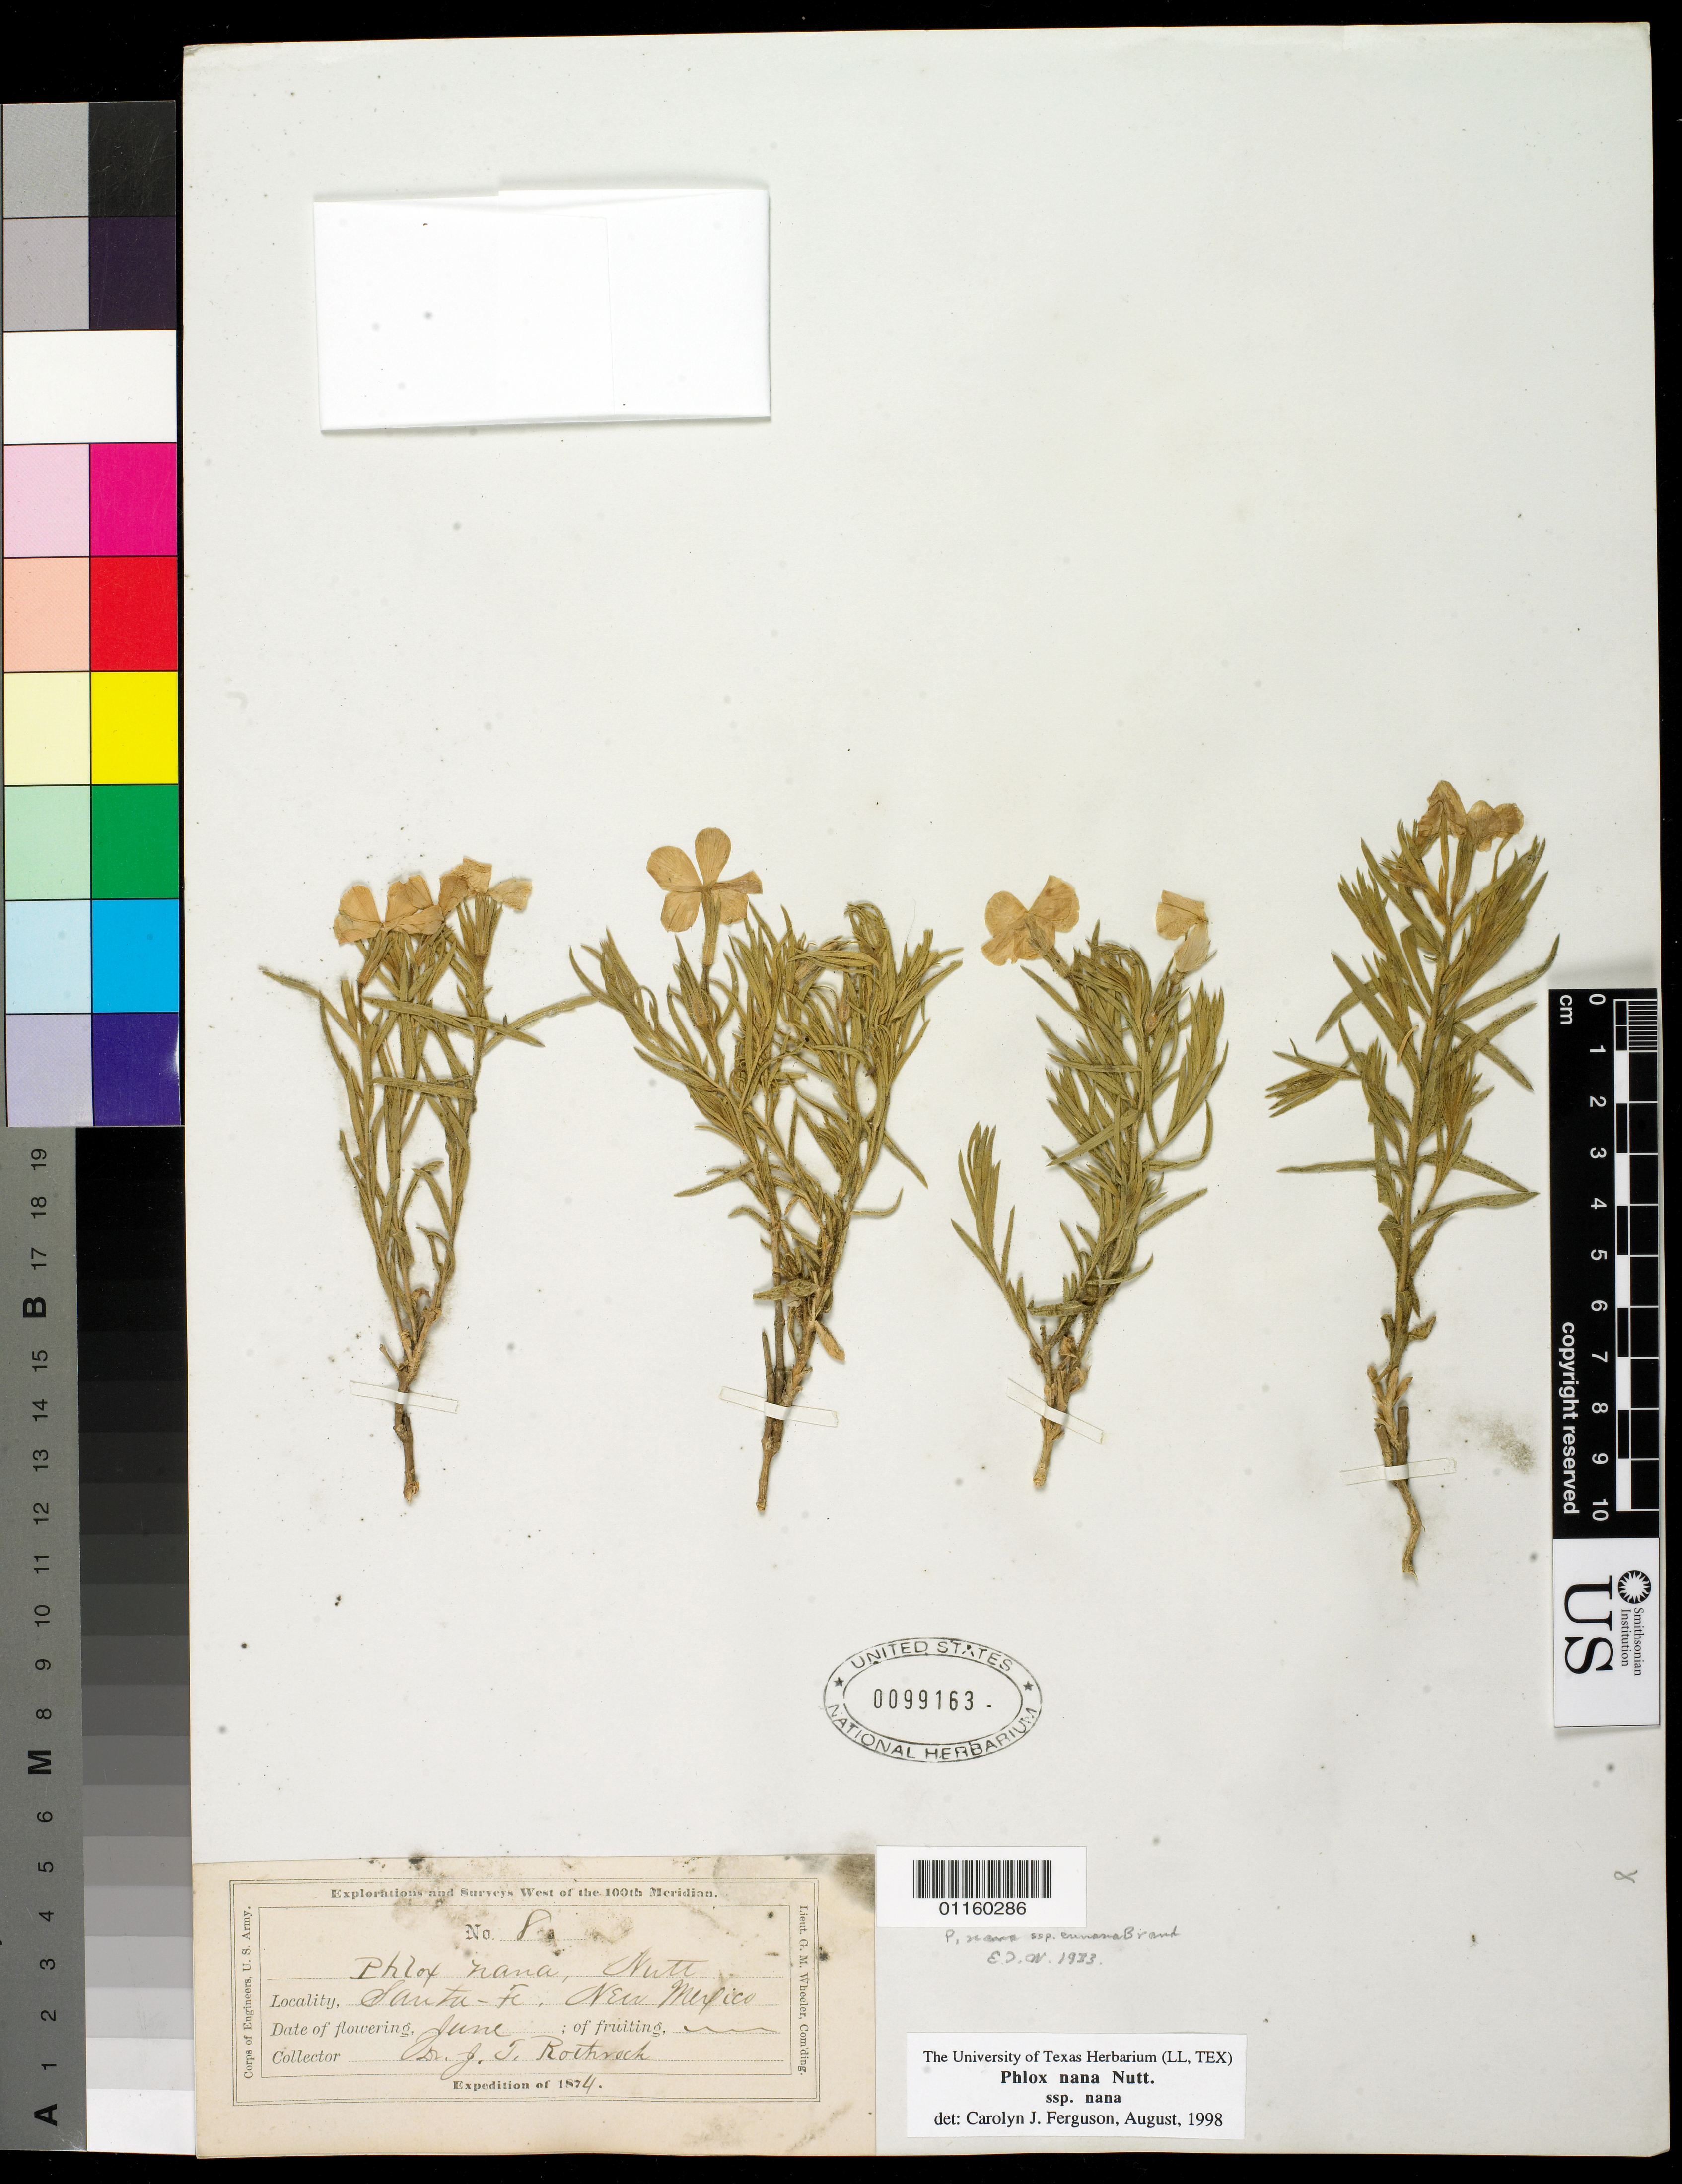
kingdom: Plantae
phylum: Tracheophyta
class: Magnoliopsida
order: Ericales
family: Polemoniaceae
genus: Phlox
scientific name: Phlox nana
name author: Nutt.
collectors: J. T. Rothrock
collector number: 8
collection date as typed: Jun 1874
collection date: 1874-06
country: United States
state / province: New Mexico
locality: Santa Fe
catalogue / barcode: US 99163